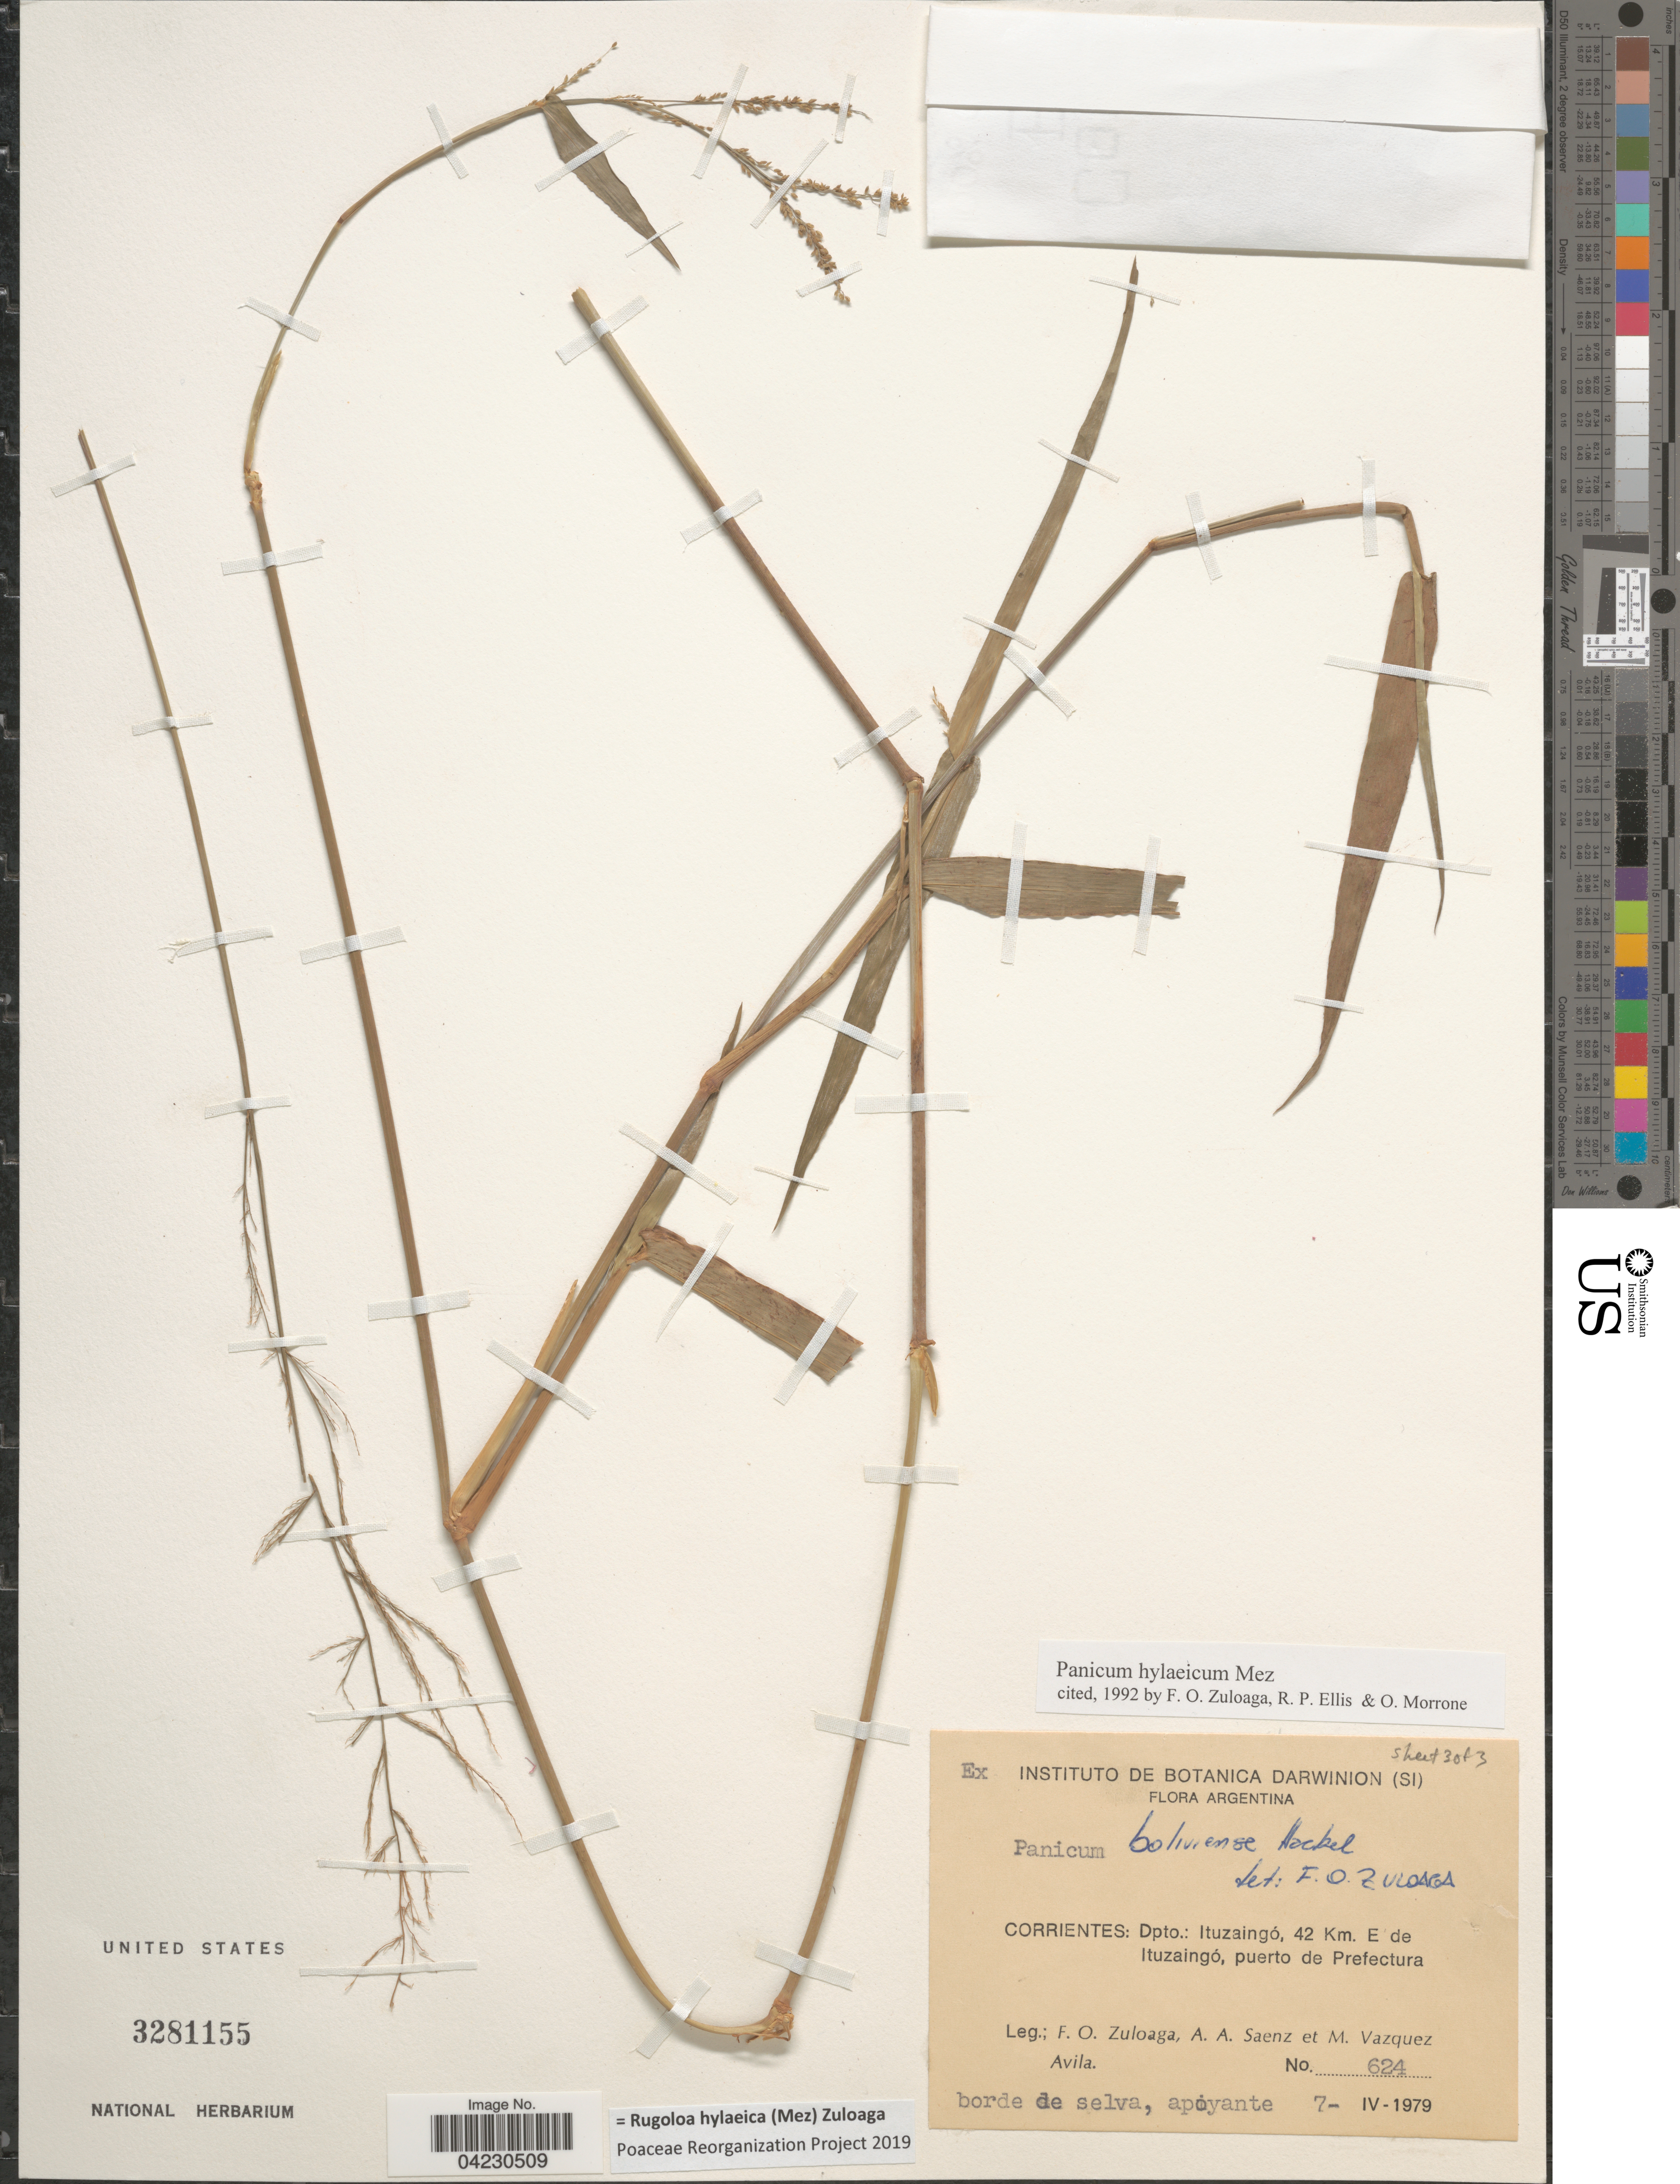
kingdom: Plantae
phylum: Tracheophyta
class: Liliopsida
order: Poales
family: Poaceae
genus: Rugoloa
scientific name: Rugoloa hylaeica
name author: (Mez) Zuloaga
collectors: F. O. Zuloaga, A. A. Saenz & M. Vázquez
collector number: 624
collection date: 1979-04-07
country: Argentina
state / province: Corrientes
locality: Dpto.: Ituzaingó, 42 Km. E de Ituzaingó, puerto de Prefectura. Borde de selva, apoyante.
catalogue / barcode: US 3281155